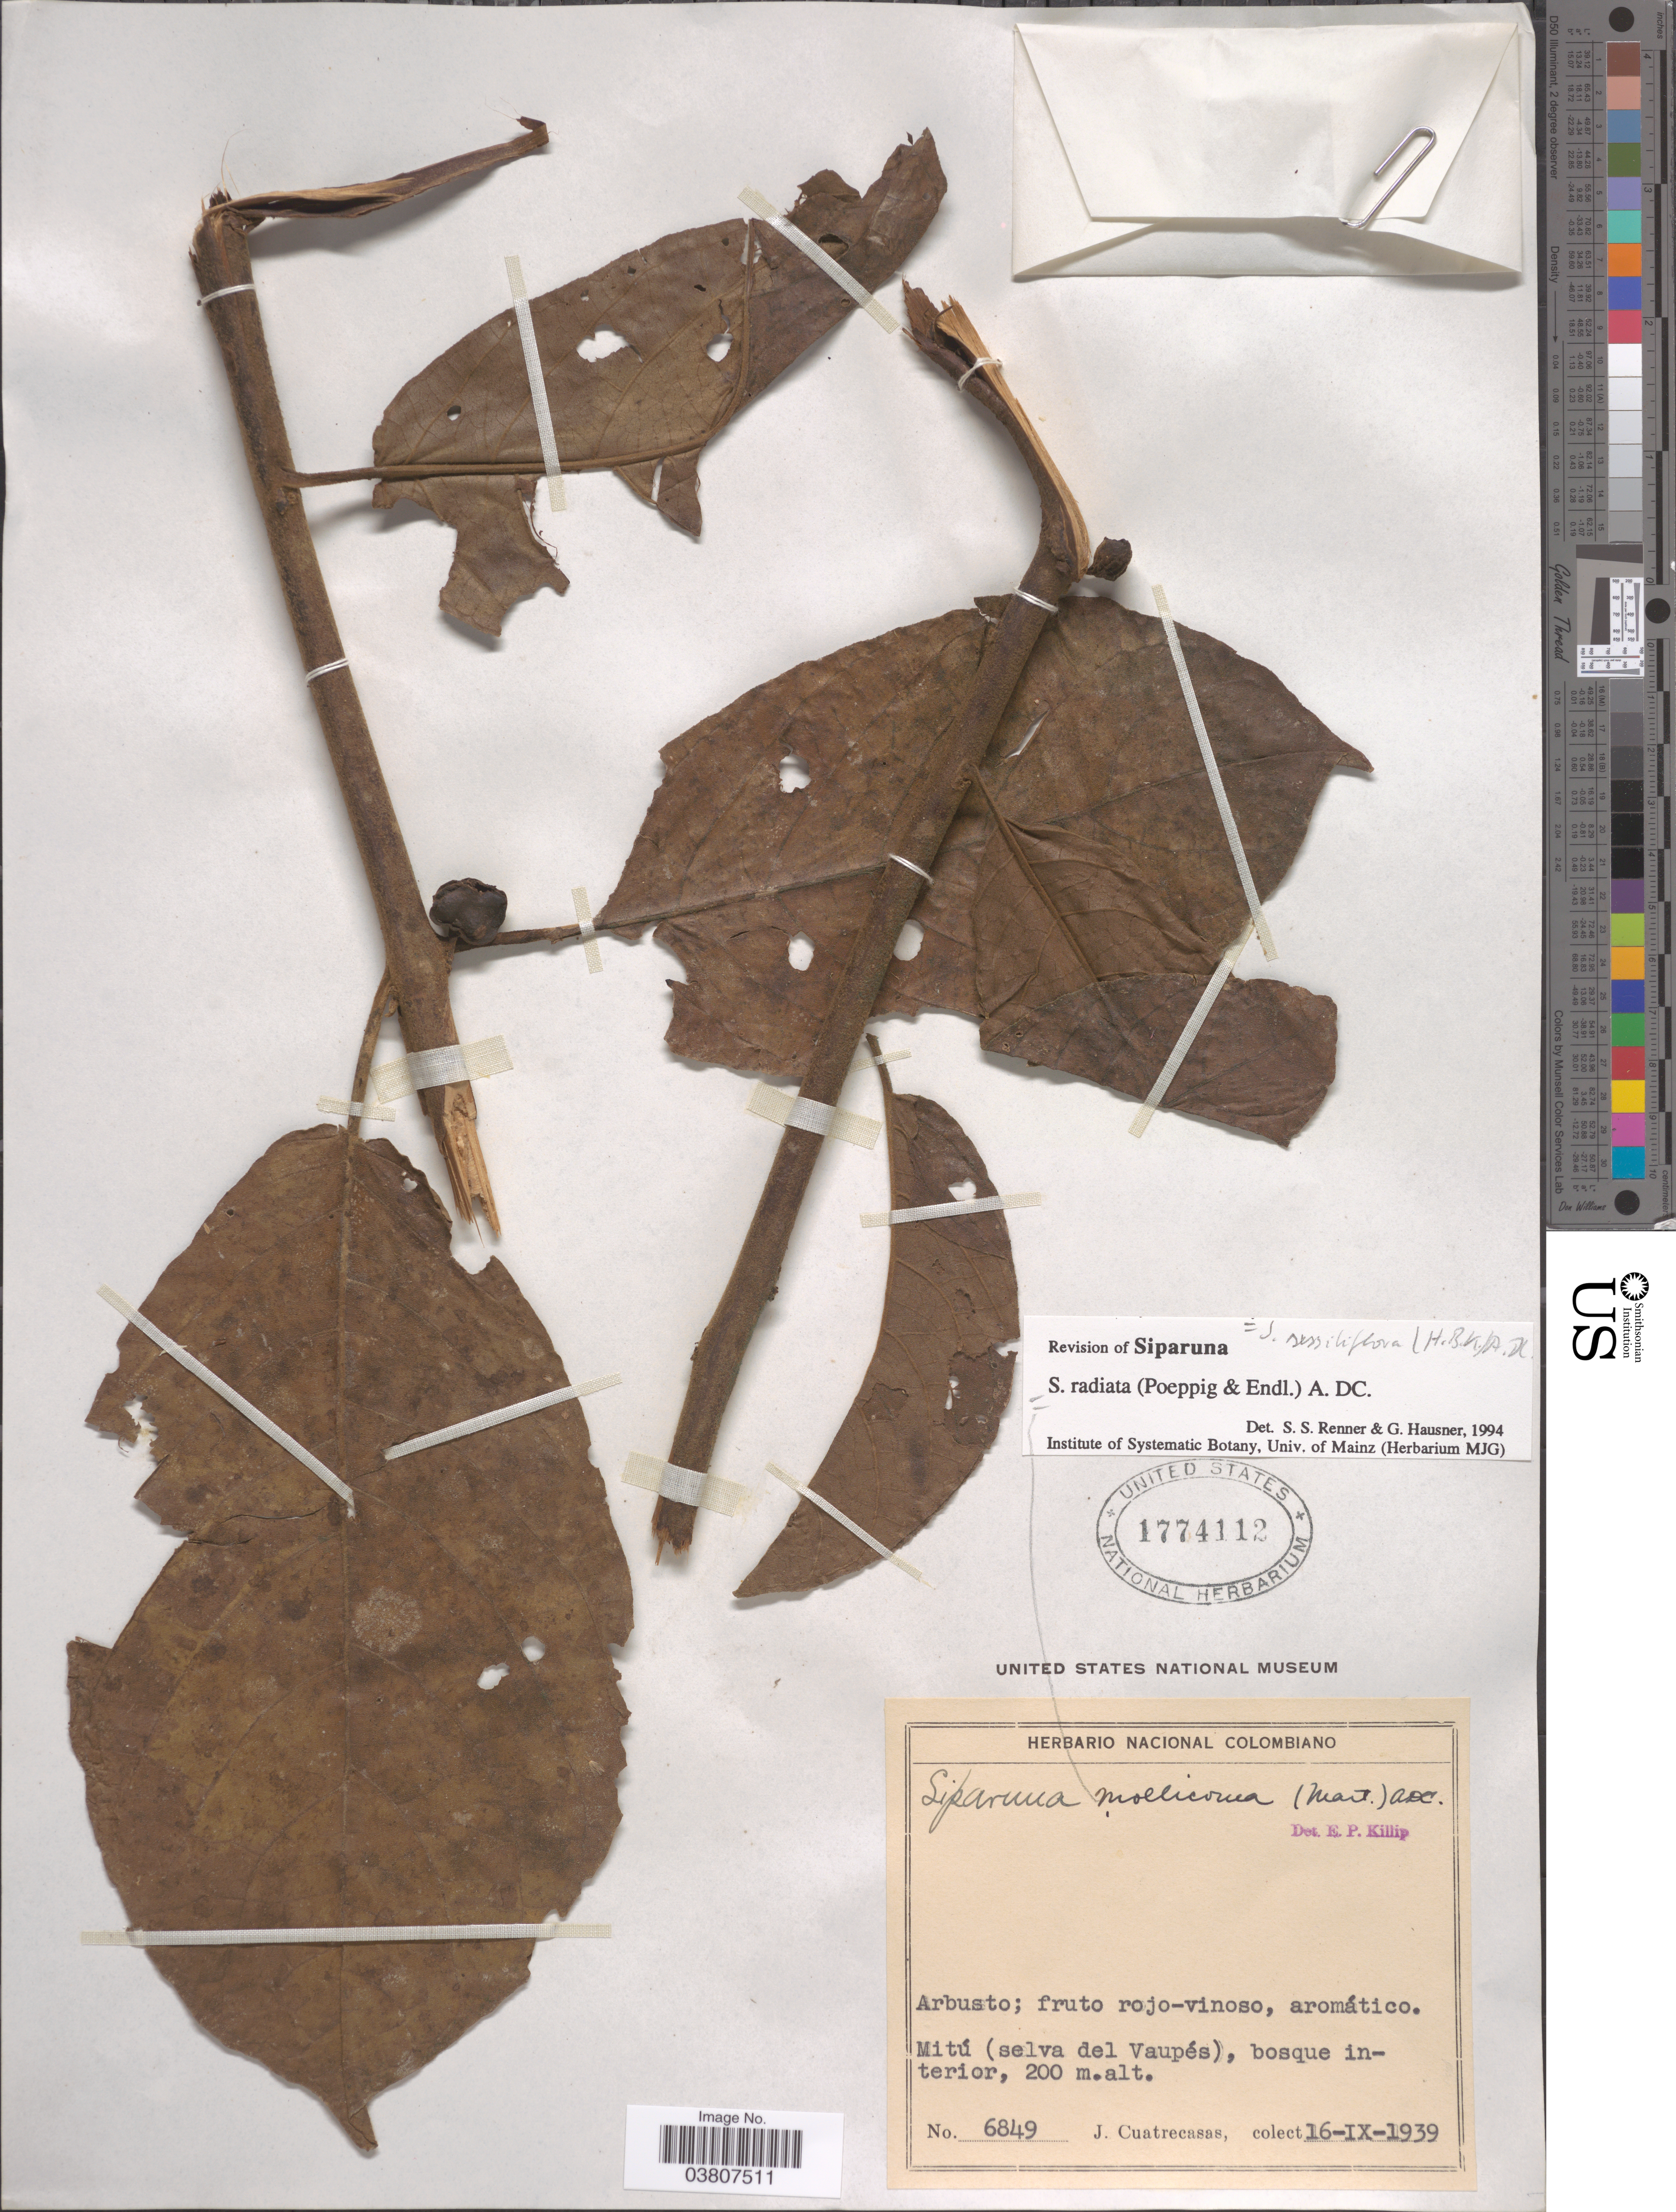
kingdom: Plantae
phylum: Tracheophyta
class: Magnoliopsida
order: Laurales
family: Siparunaceae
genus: Siparuna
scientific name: Siparuna sessiliflora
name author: (Kunth) A. DC.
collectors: J. Cuatrecasas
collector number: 6849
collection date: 1939-09-16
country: Colombia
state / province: Vaupés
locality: Mitú (selva del Vaupés).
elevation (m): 200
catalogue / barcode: US 1774112